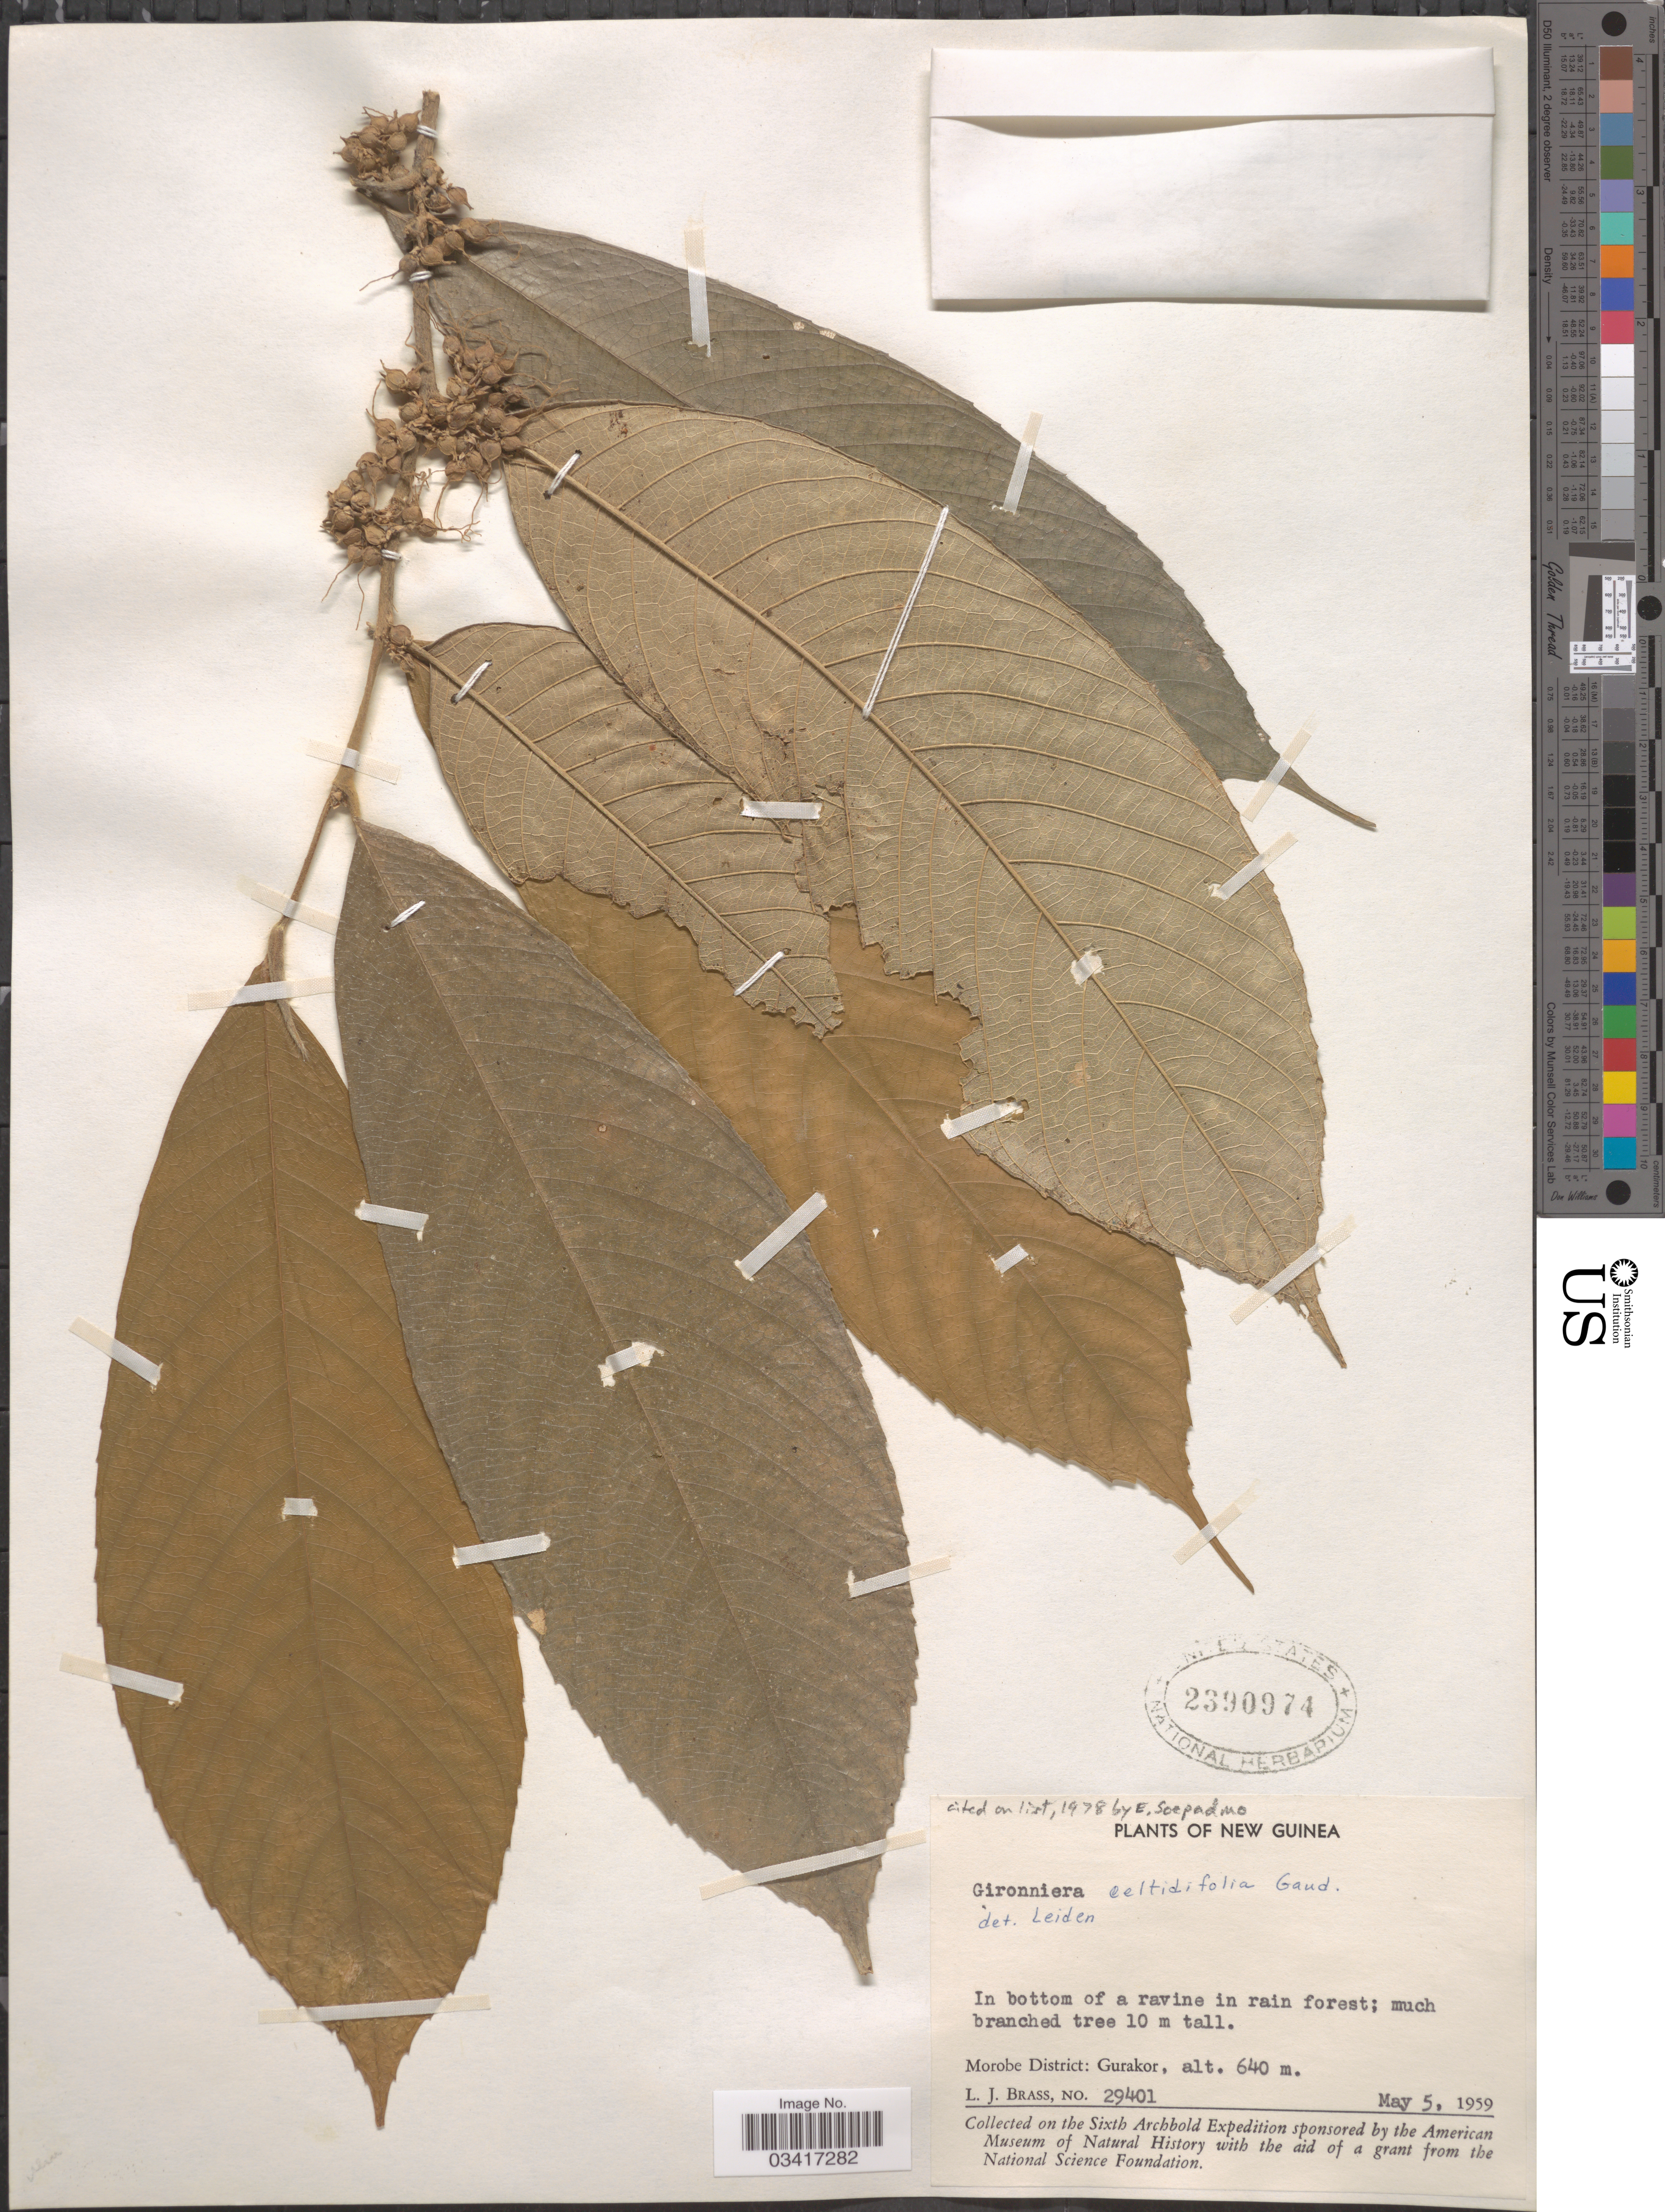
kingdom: Plantae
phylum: Tracheophyta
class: Magnoliopsida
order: Rosales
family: Cannabaceae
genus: Gironniera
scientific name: Gironniera celtidifolia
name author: Gaudich.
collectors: L. J. Brass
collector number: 29401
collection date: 1959-05-05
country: Papua New Guinea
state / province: Morobe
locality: New Guinea. Morobe District: Gurakor.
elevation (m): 640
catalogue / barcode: US 2390974